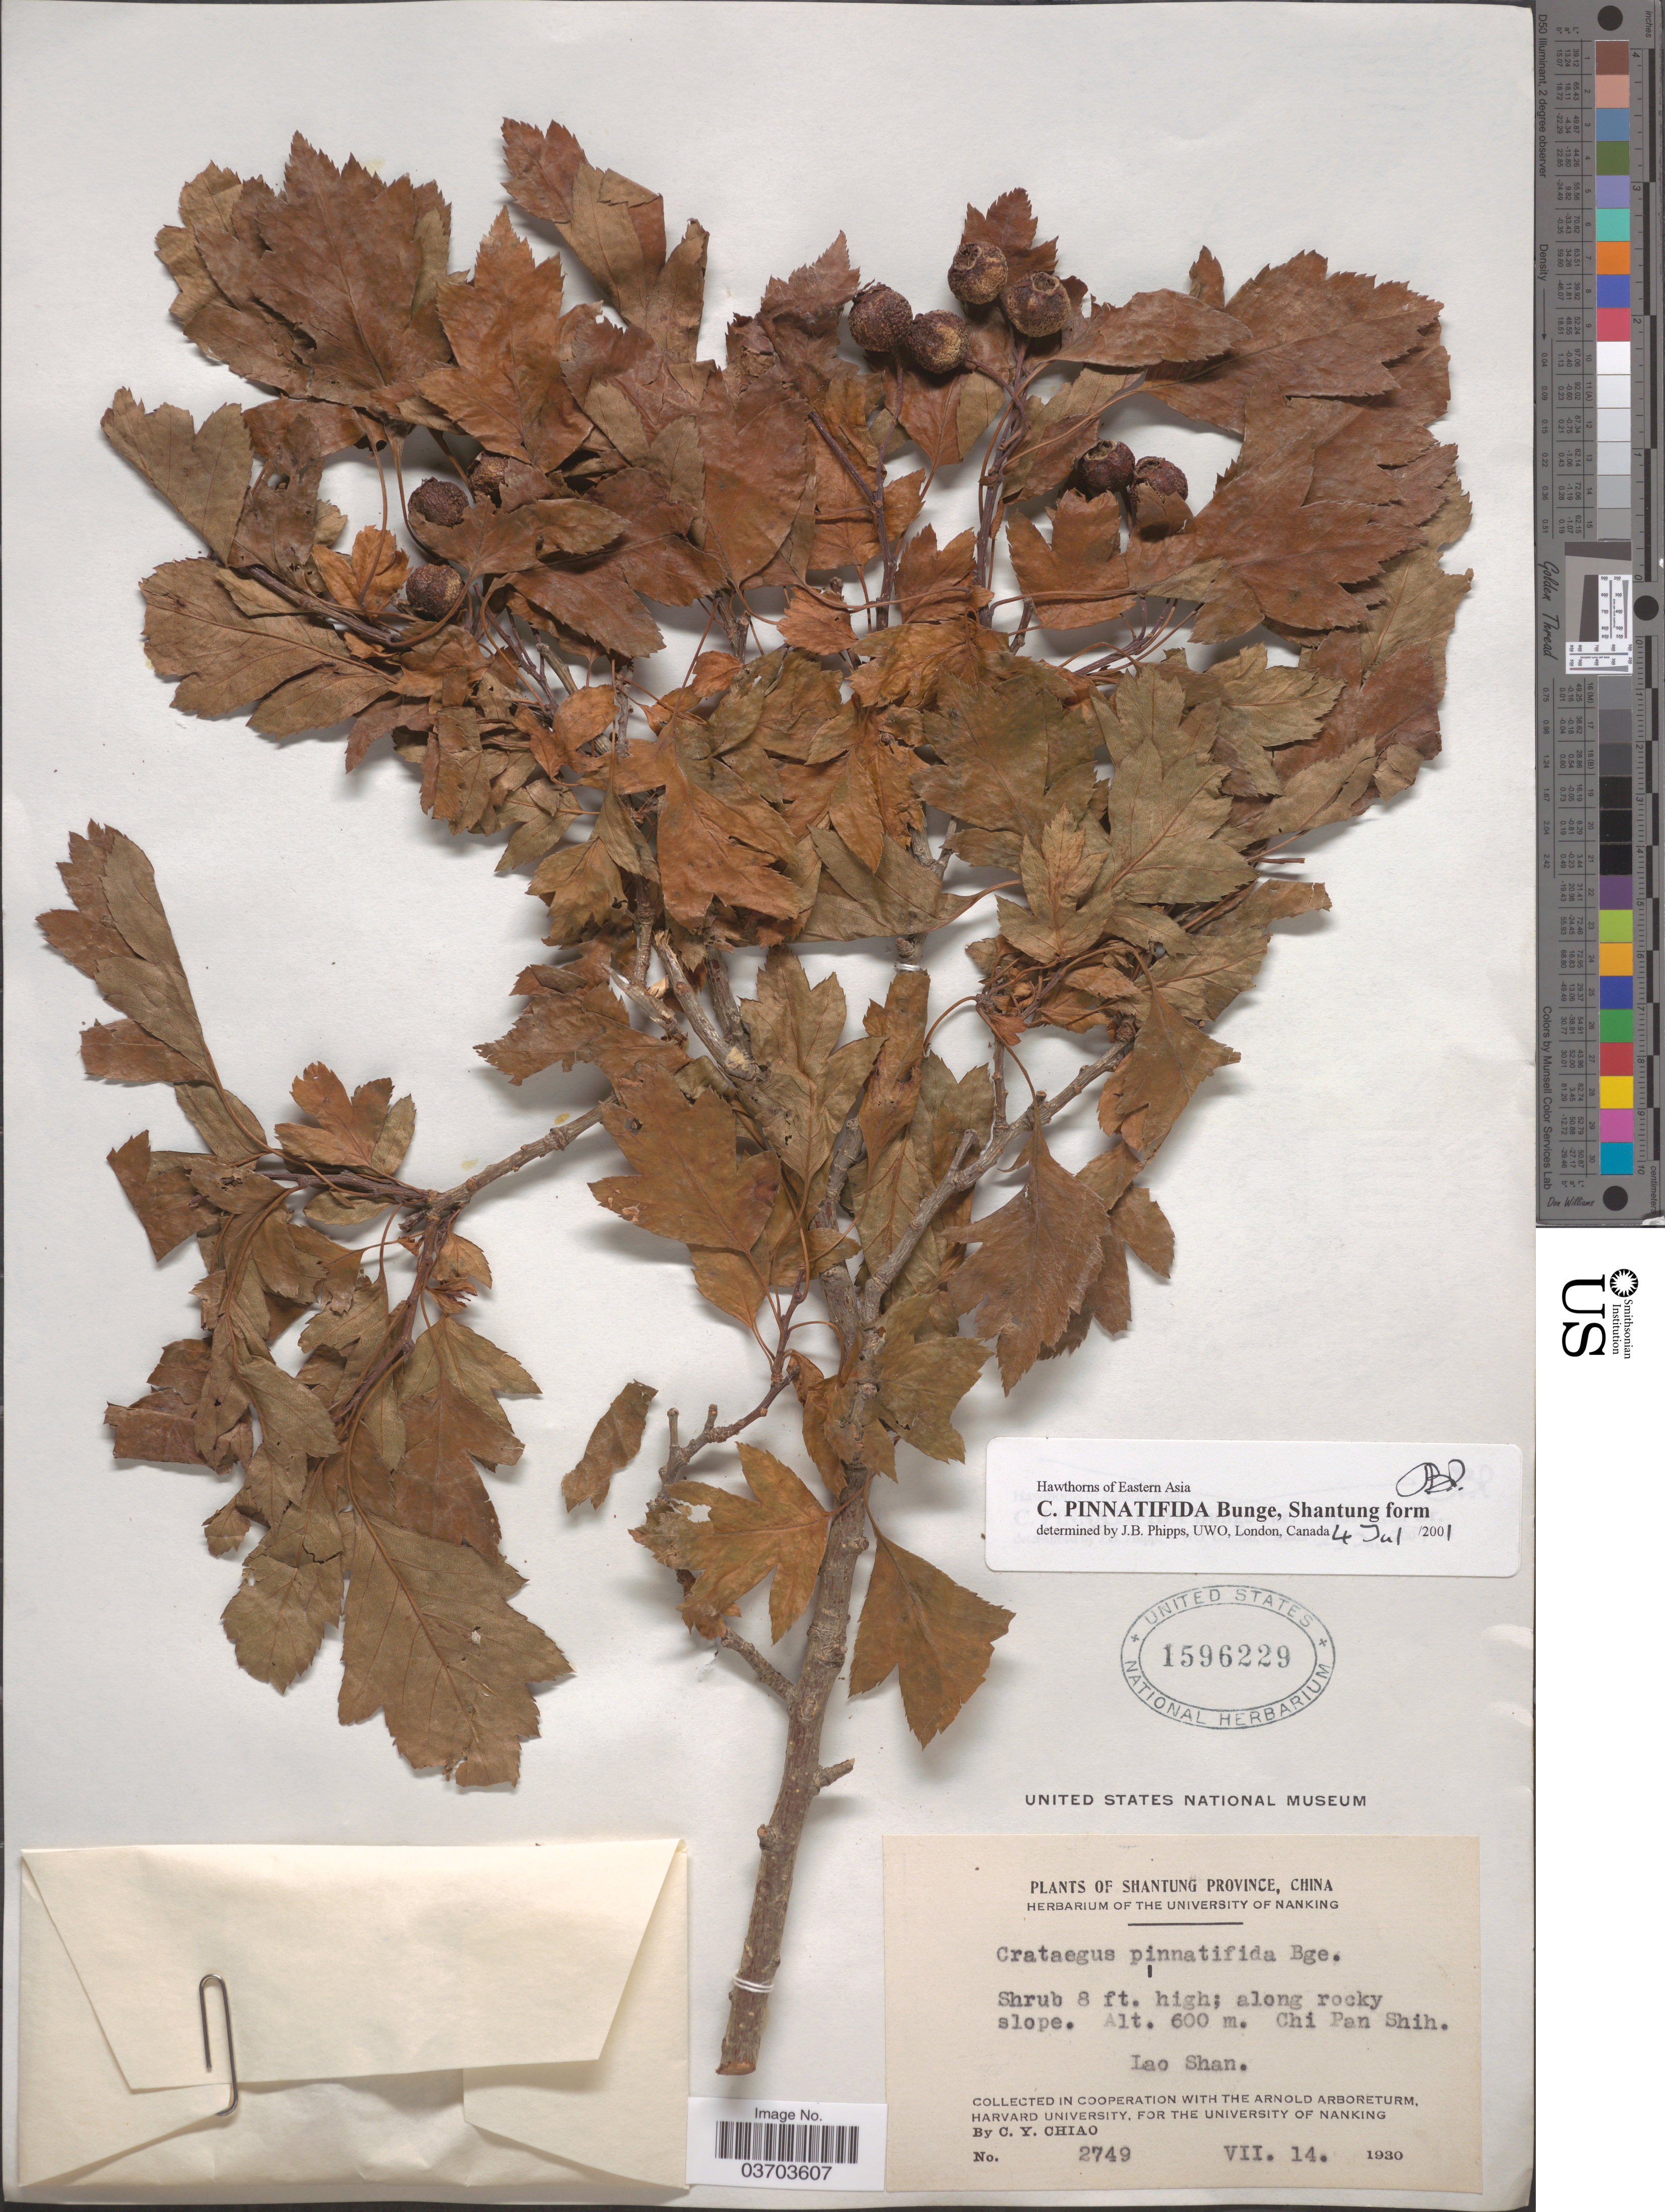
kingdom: Plantae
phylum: Tracheophyta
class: Magnoliopsida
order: Rosales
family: Rosaceae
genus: Crataegus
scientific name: Crataegus pinnatifida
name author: Bunge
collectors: C. Y. Chiao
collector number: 2749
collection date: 1930-07-14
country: China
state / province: Shandong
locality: Shantung Province. Chi Pan Shih. Lao Shan.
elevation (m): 600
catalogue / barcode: US 1596229